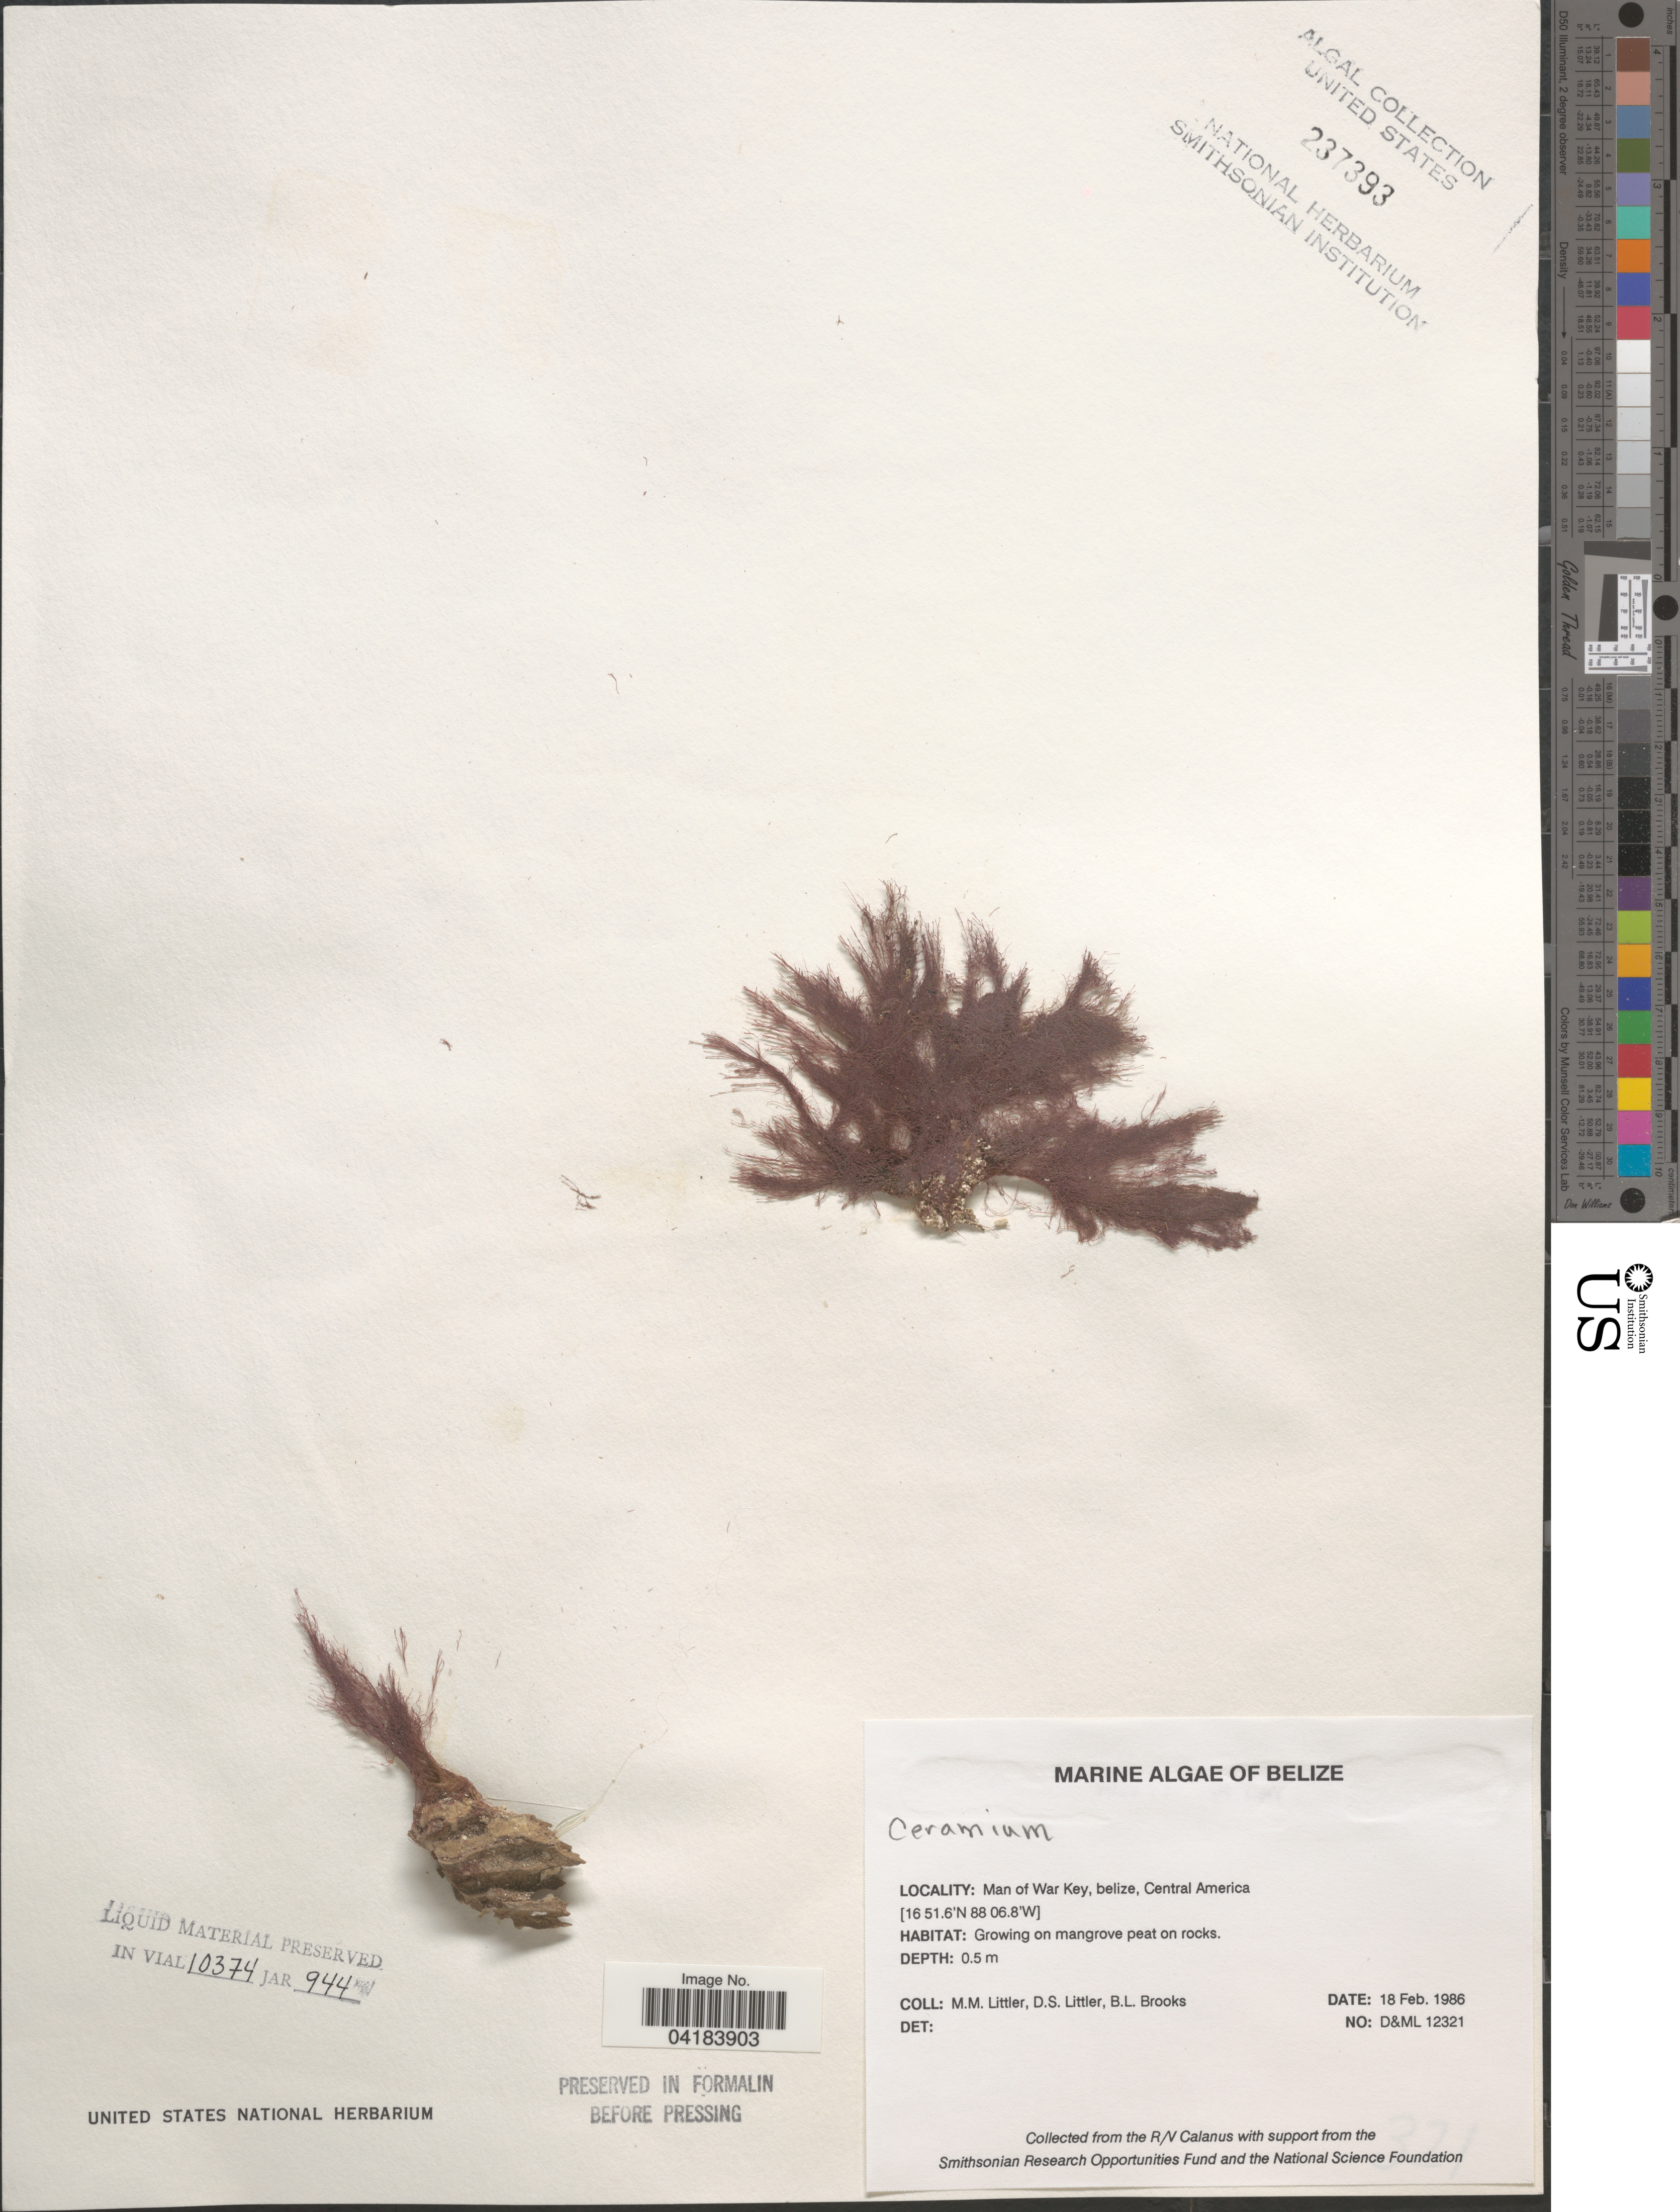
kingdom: Plantae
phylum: Rhodophyta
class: Florideophyceae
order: Ceramiales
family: Ceramiaceae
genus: Ceramium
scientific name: Ceramium sp.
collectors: D. S. Littler & B. Brooks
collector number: D&ML12321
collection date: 1986-02-18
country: Belize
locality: Man of War Key.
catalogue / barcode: US 237393